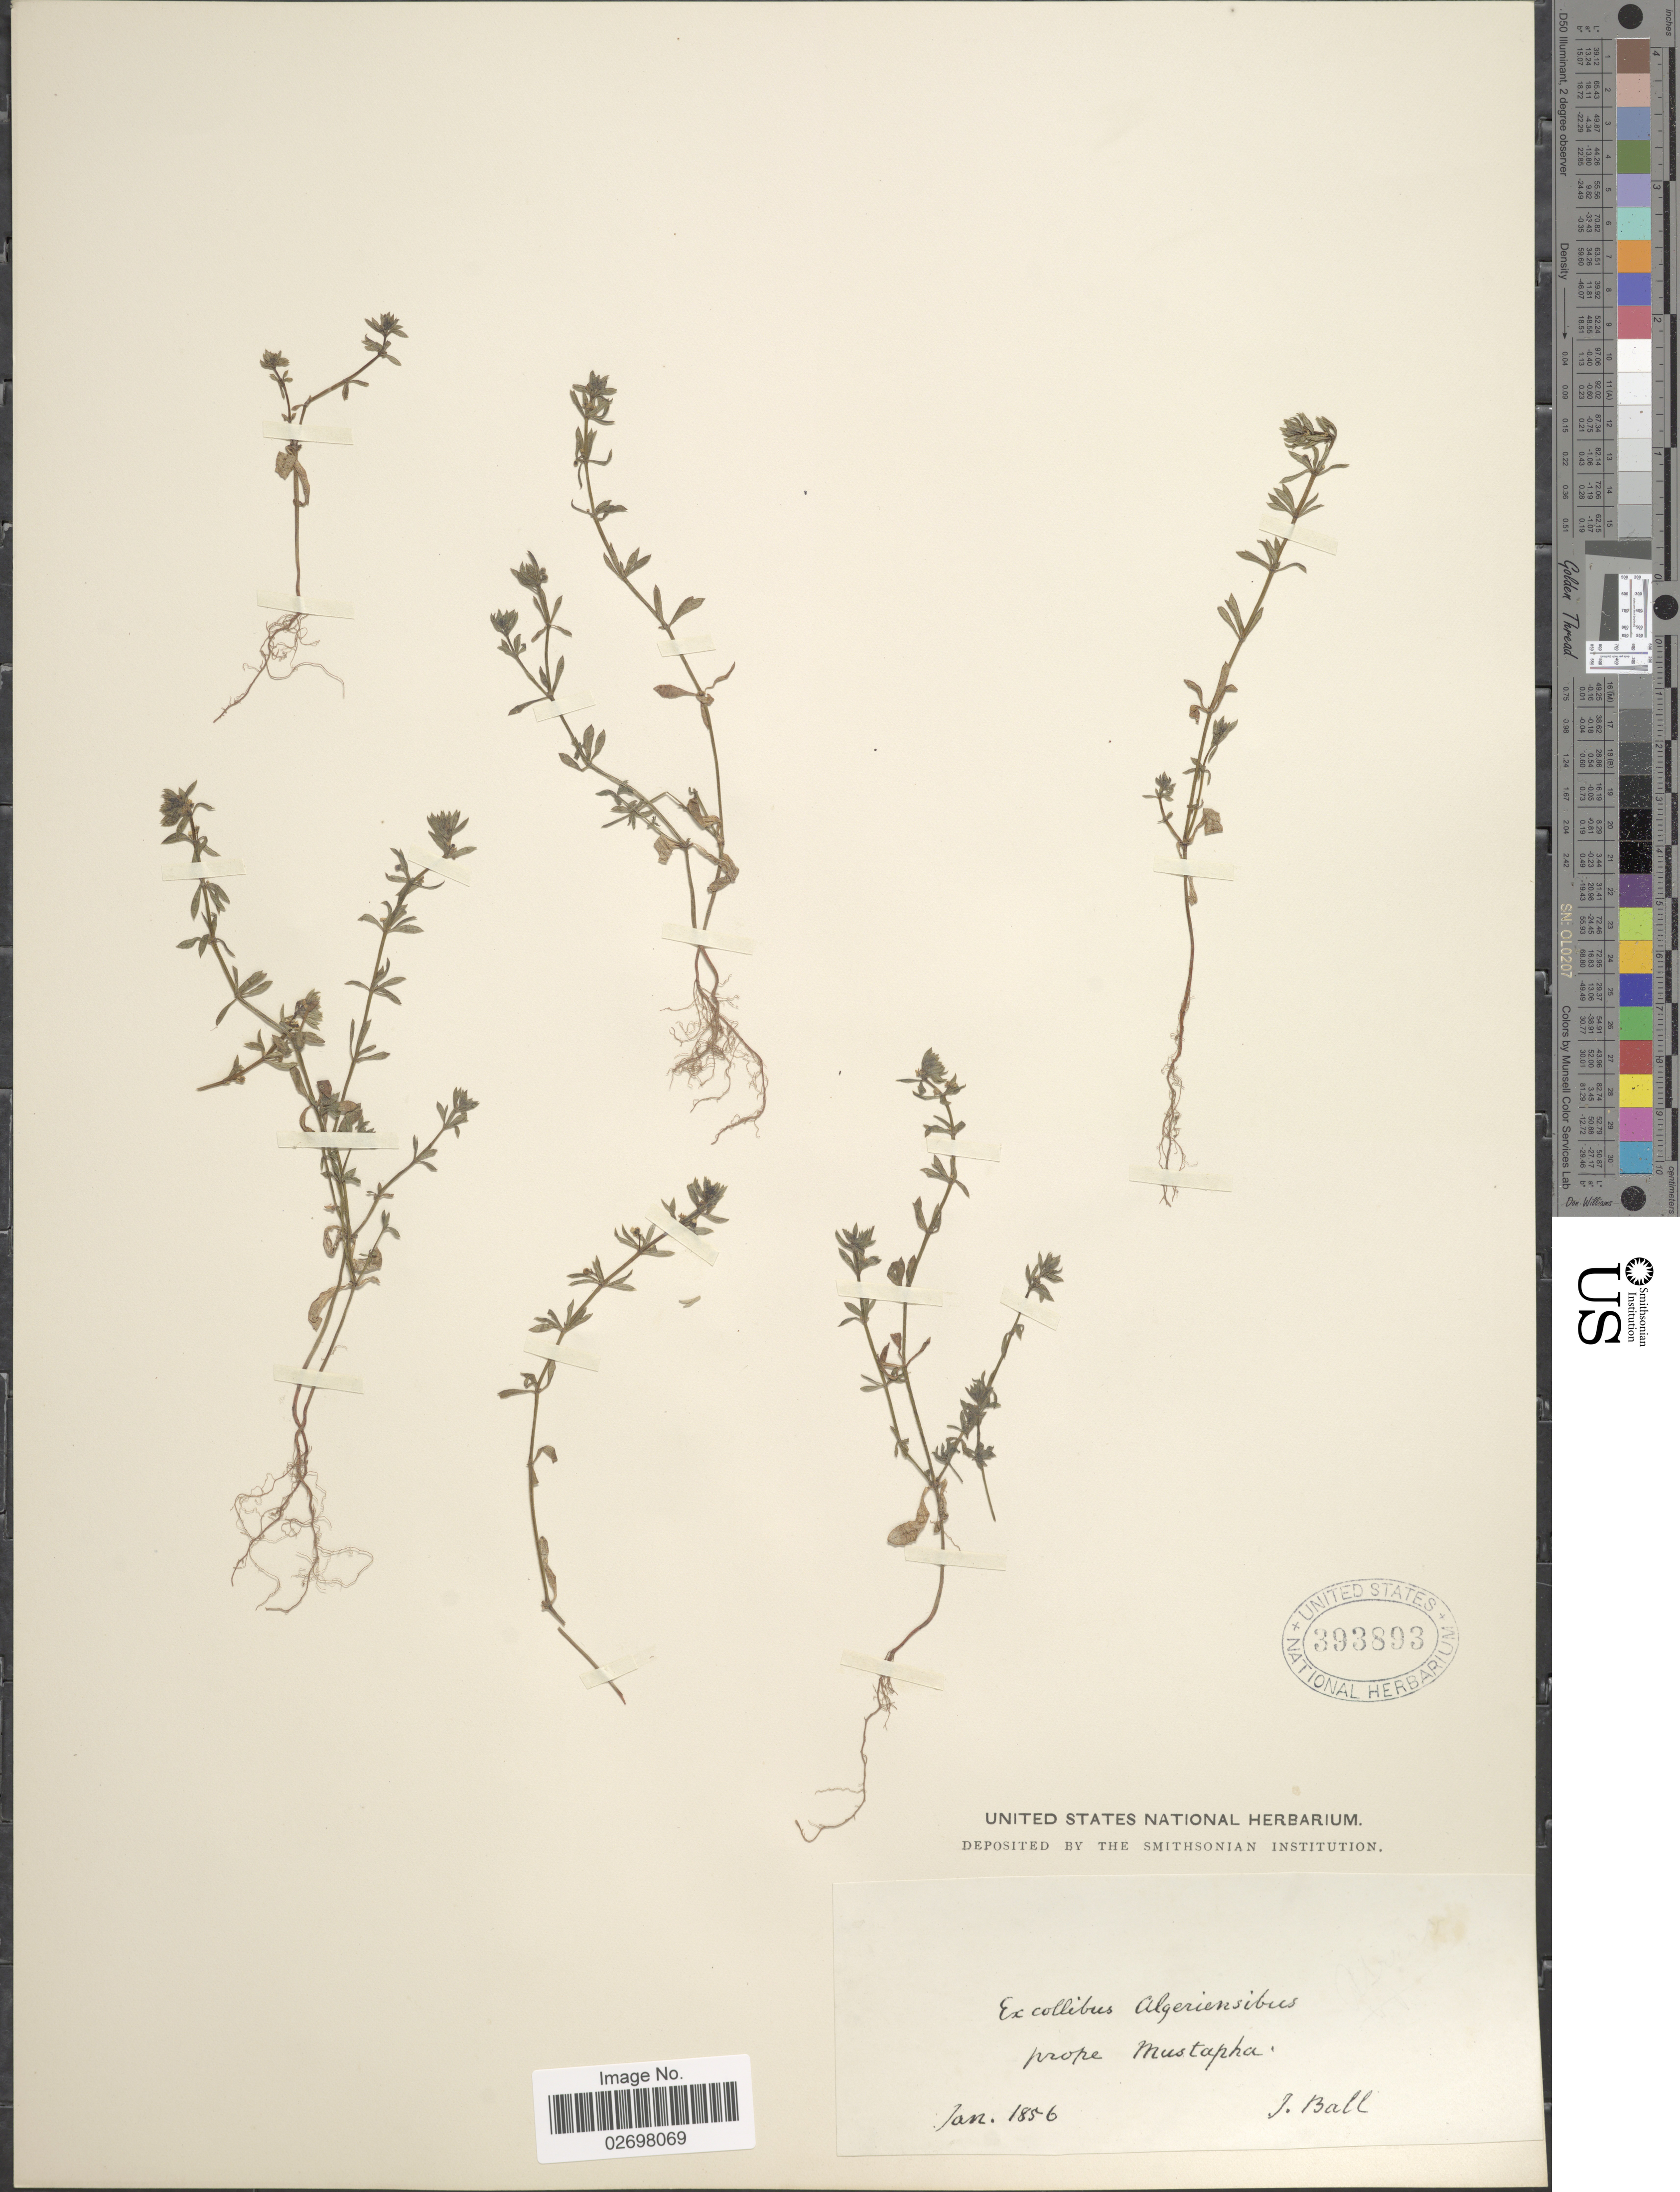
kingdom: Plantae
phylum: Tracheophyta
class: Magnoliopsida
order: Gentianales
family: Rubiaceae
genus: Galium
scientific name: Galium sp.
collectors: J. Ball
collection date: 1856-01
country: Algeria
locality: Collibus Algeriensibus prope Mustapha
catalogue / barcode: US 393893